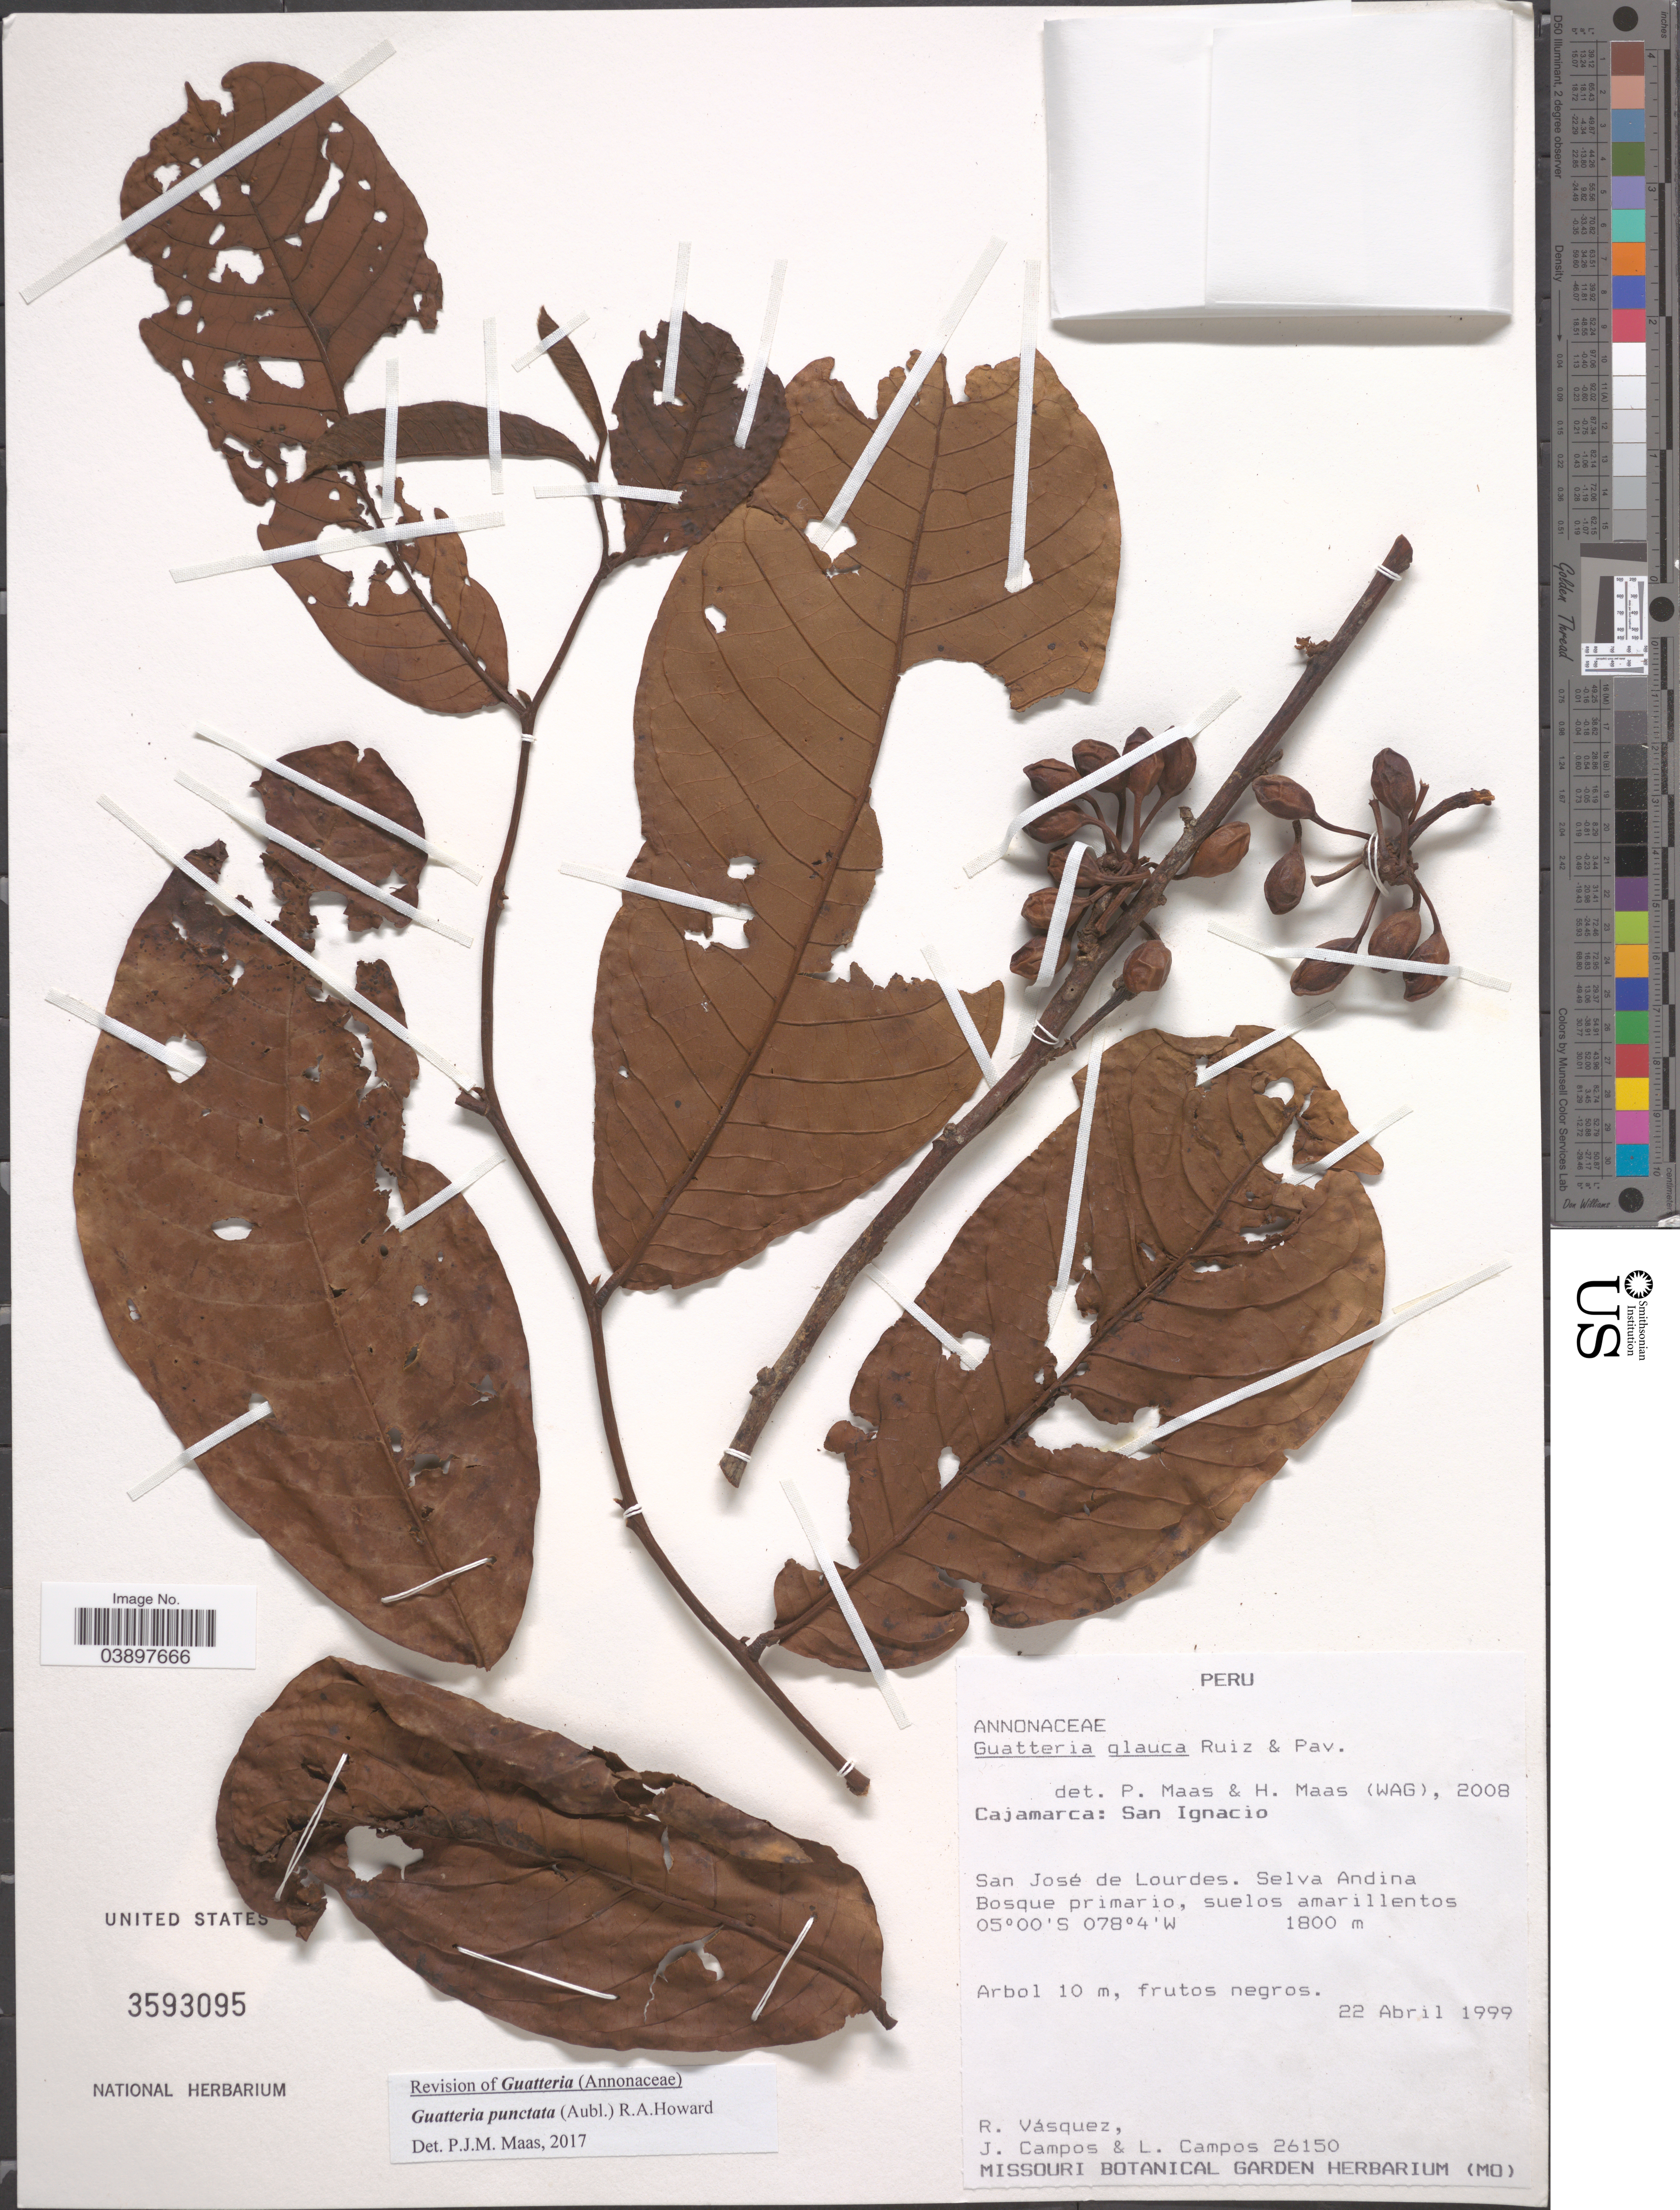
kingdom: Plantae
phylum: Tracheophyta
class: Magnoliopsida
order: Magnoliales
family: Annonaceae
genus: Guatteria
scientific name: Guatteria punctata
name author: (Aubl.) R.A. Howard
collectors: R. Vásquez, J. Campos & L. Campos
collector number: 26150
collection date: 1999-04-22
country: Peru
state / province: Cajamarca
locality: San Ignacio. San José de Lourdes. Selva Andina.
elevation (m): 1800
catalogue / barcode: US 3593095